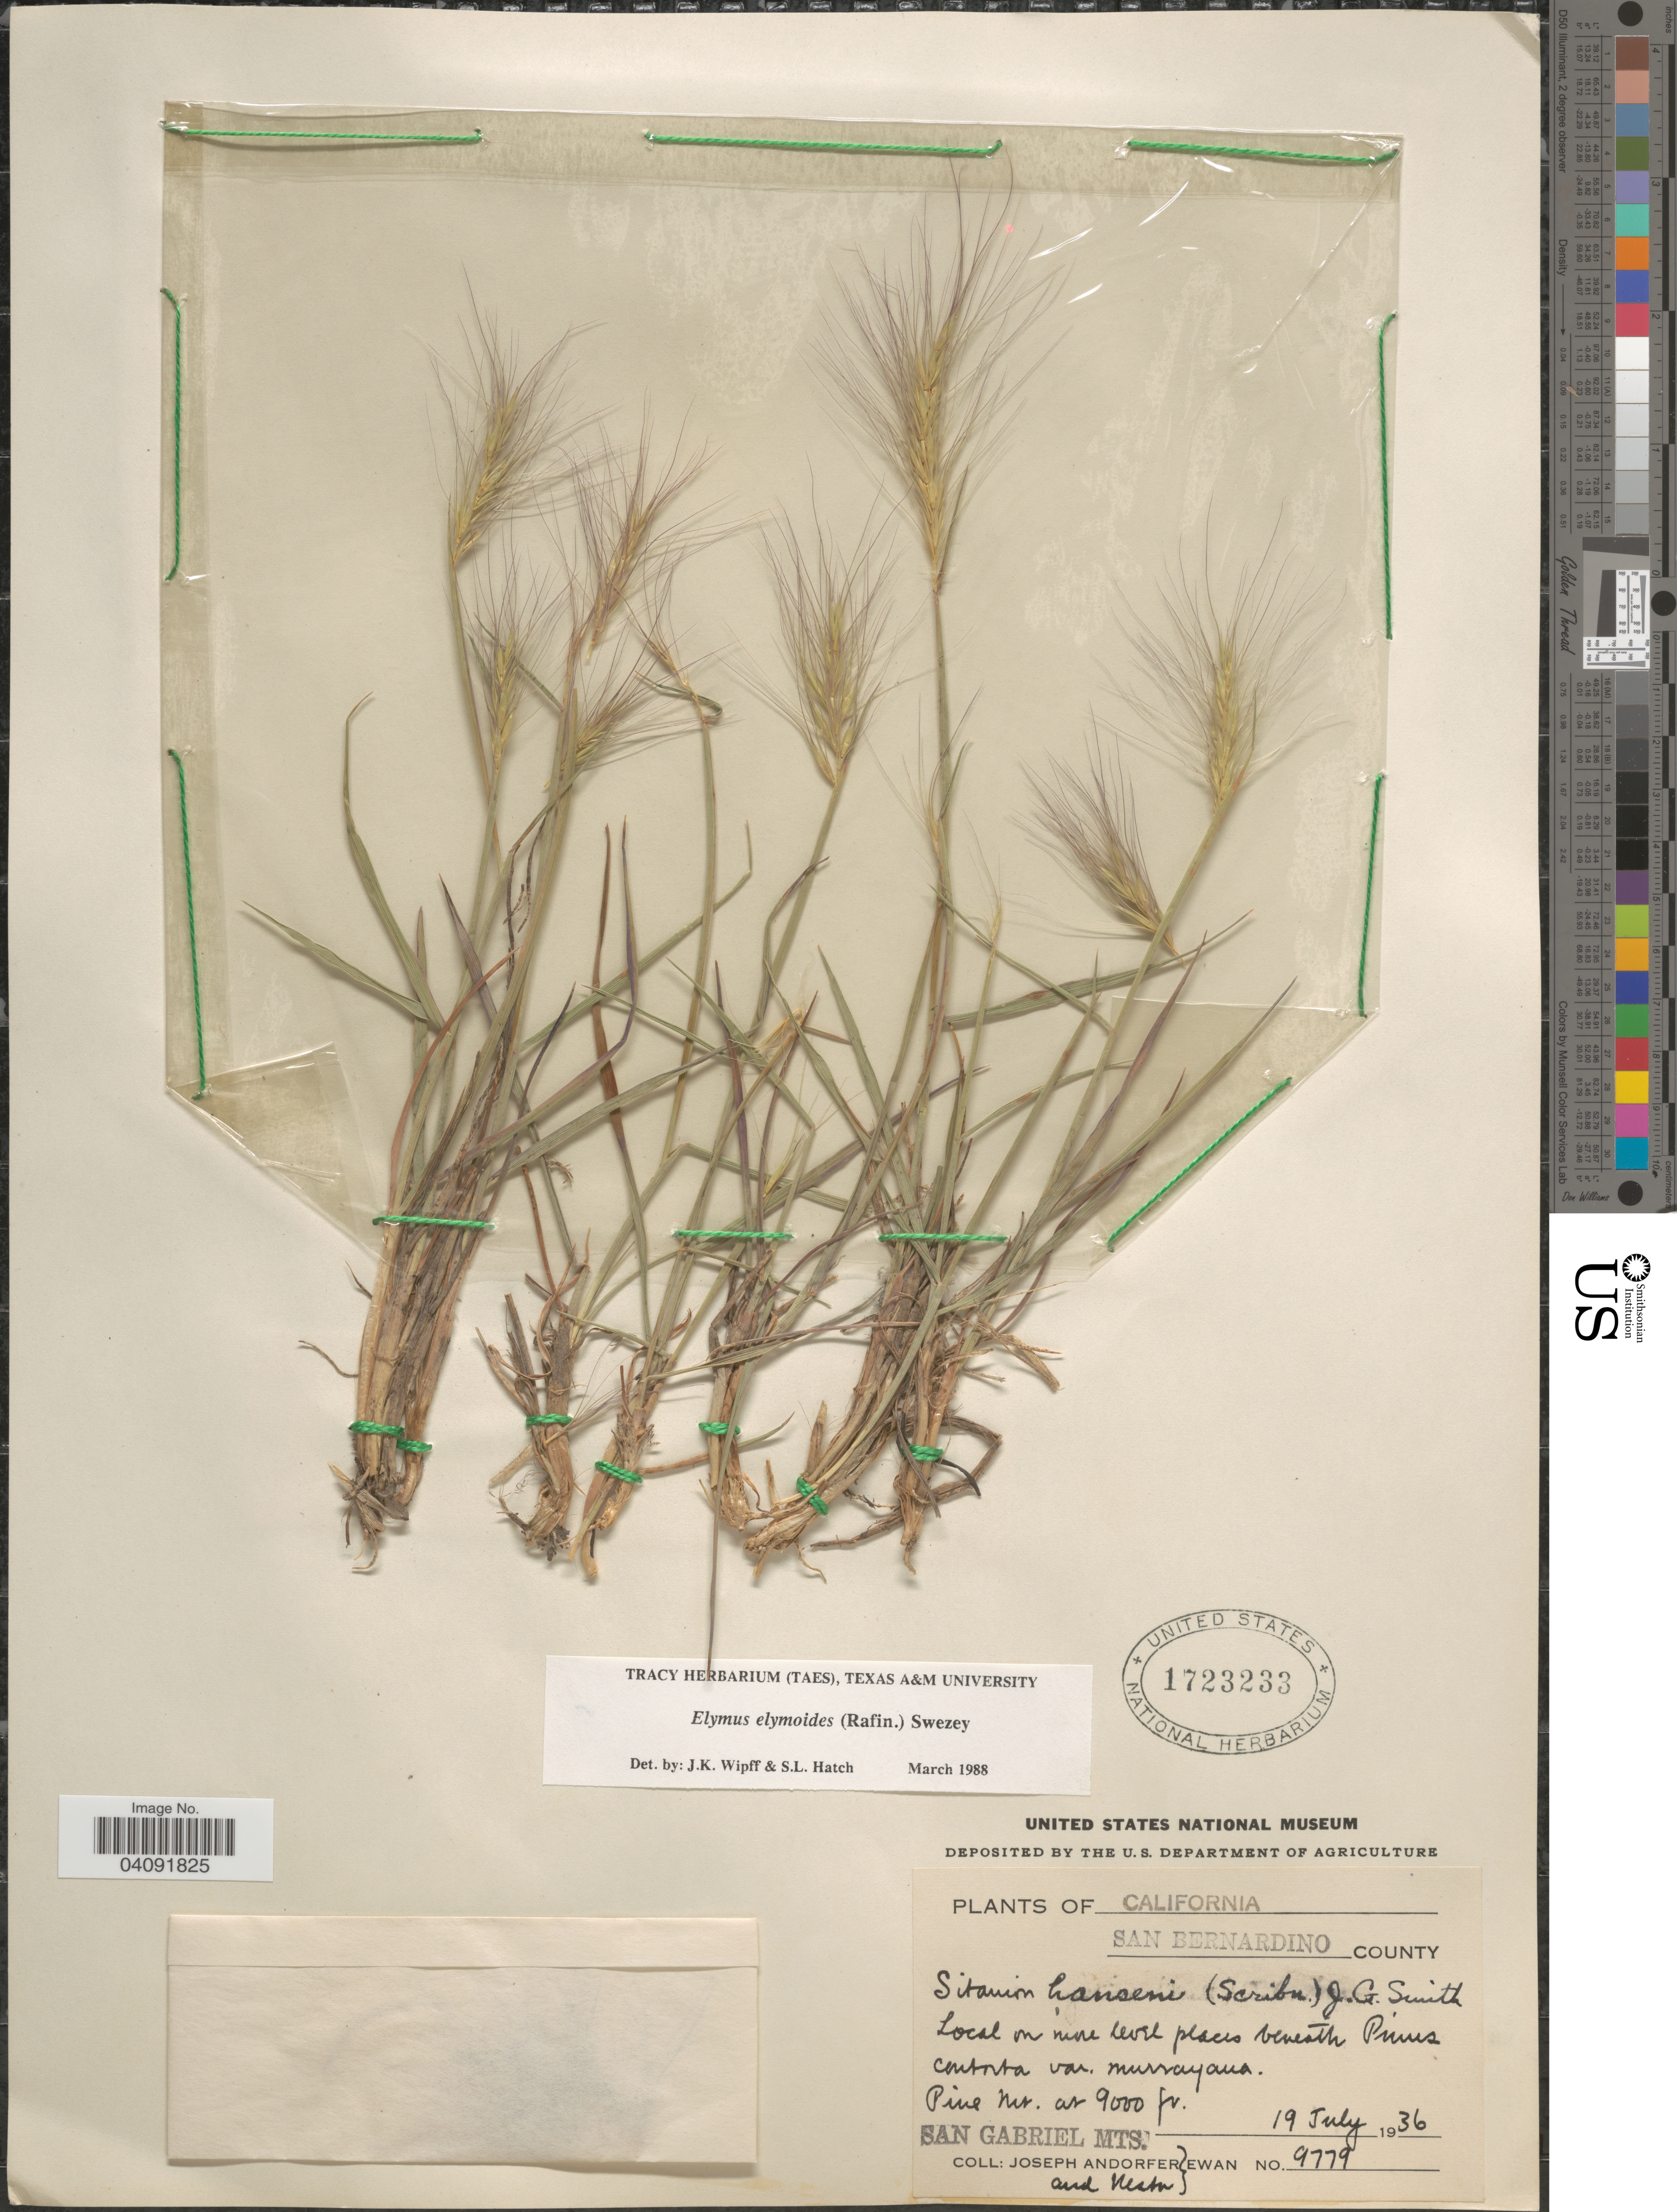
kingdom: Plantae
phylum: Tracheophyta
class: Liliopsida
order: Poales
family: Poaceae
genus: Elymus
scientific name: Elymus elymoides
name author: (Raf.) Swezey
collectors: J. A. Ewan & Nesta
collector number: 9779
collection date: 1936-07-19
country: United States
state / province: California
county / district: San Bernardino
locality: San Bernardino County. Pine Mt. San Gabriel Mts.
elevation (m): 2743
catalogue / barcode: US 1723233